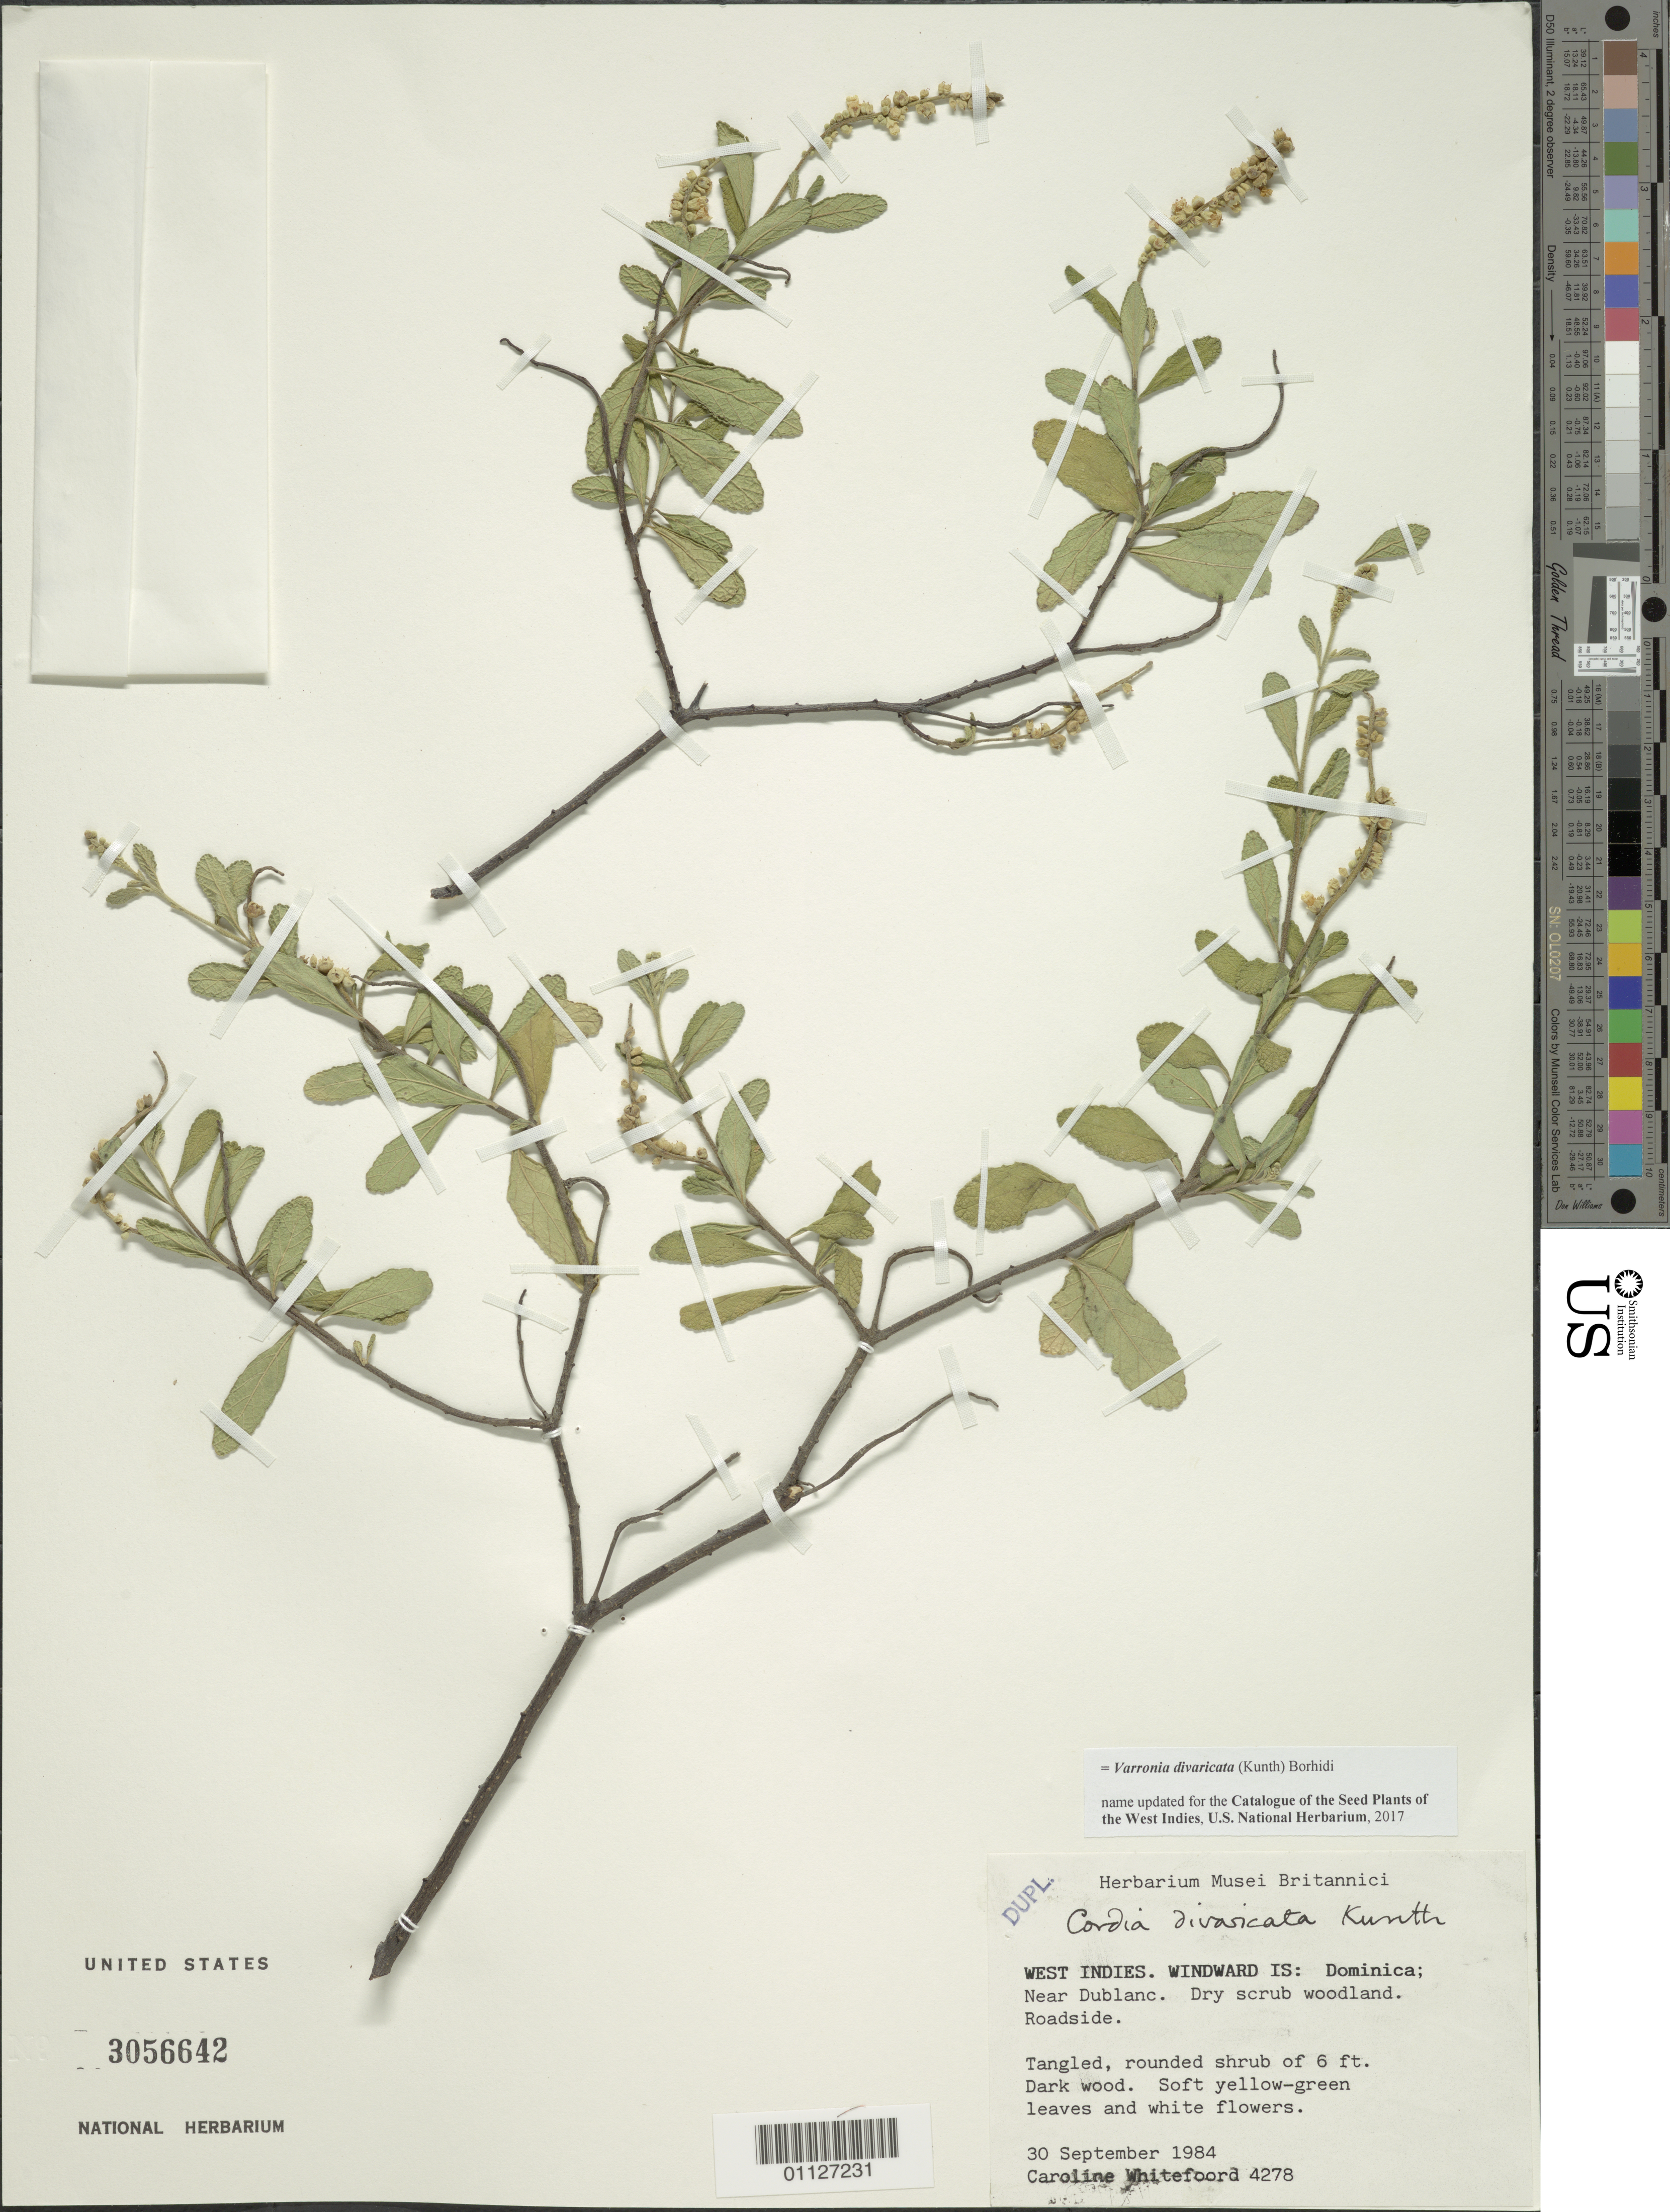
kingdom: Plantae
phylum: Tracheophyta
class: Magnoliopsida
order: Boraginales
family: Cordiaceae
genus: Varronia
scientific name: Varronia divaricata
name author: (Kunth) Borhidi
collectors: C. Whitefoord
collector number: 4278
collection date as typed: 30 Sep 1984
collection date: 1984-09-30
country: Dominica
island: Dominica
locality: Near Dublanc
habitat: Dry scrub woodland. Roadside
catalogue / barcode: US 3056642